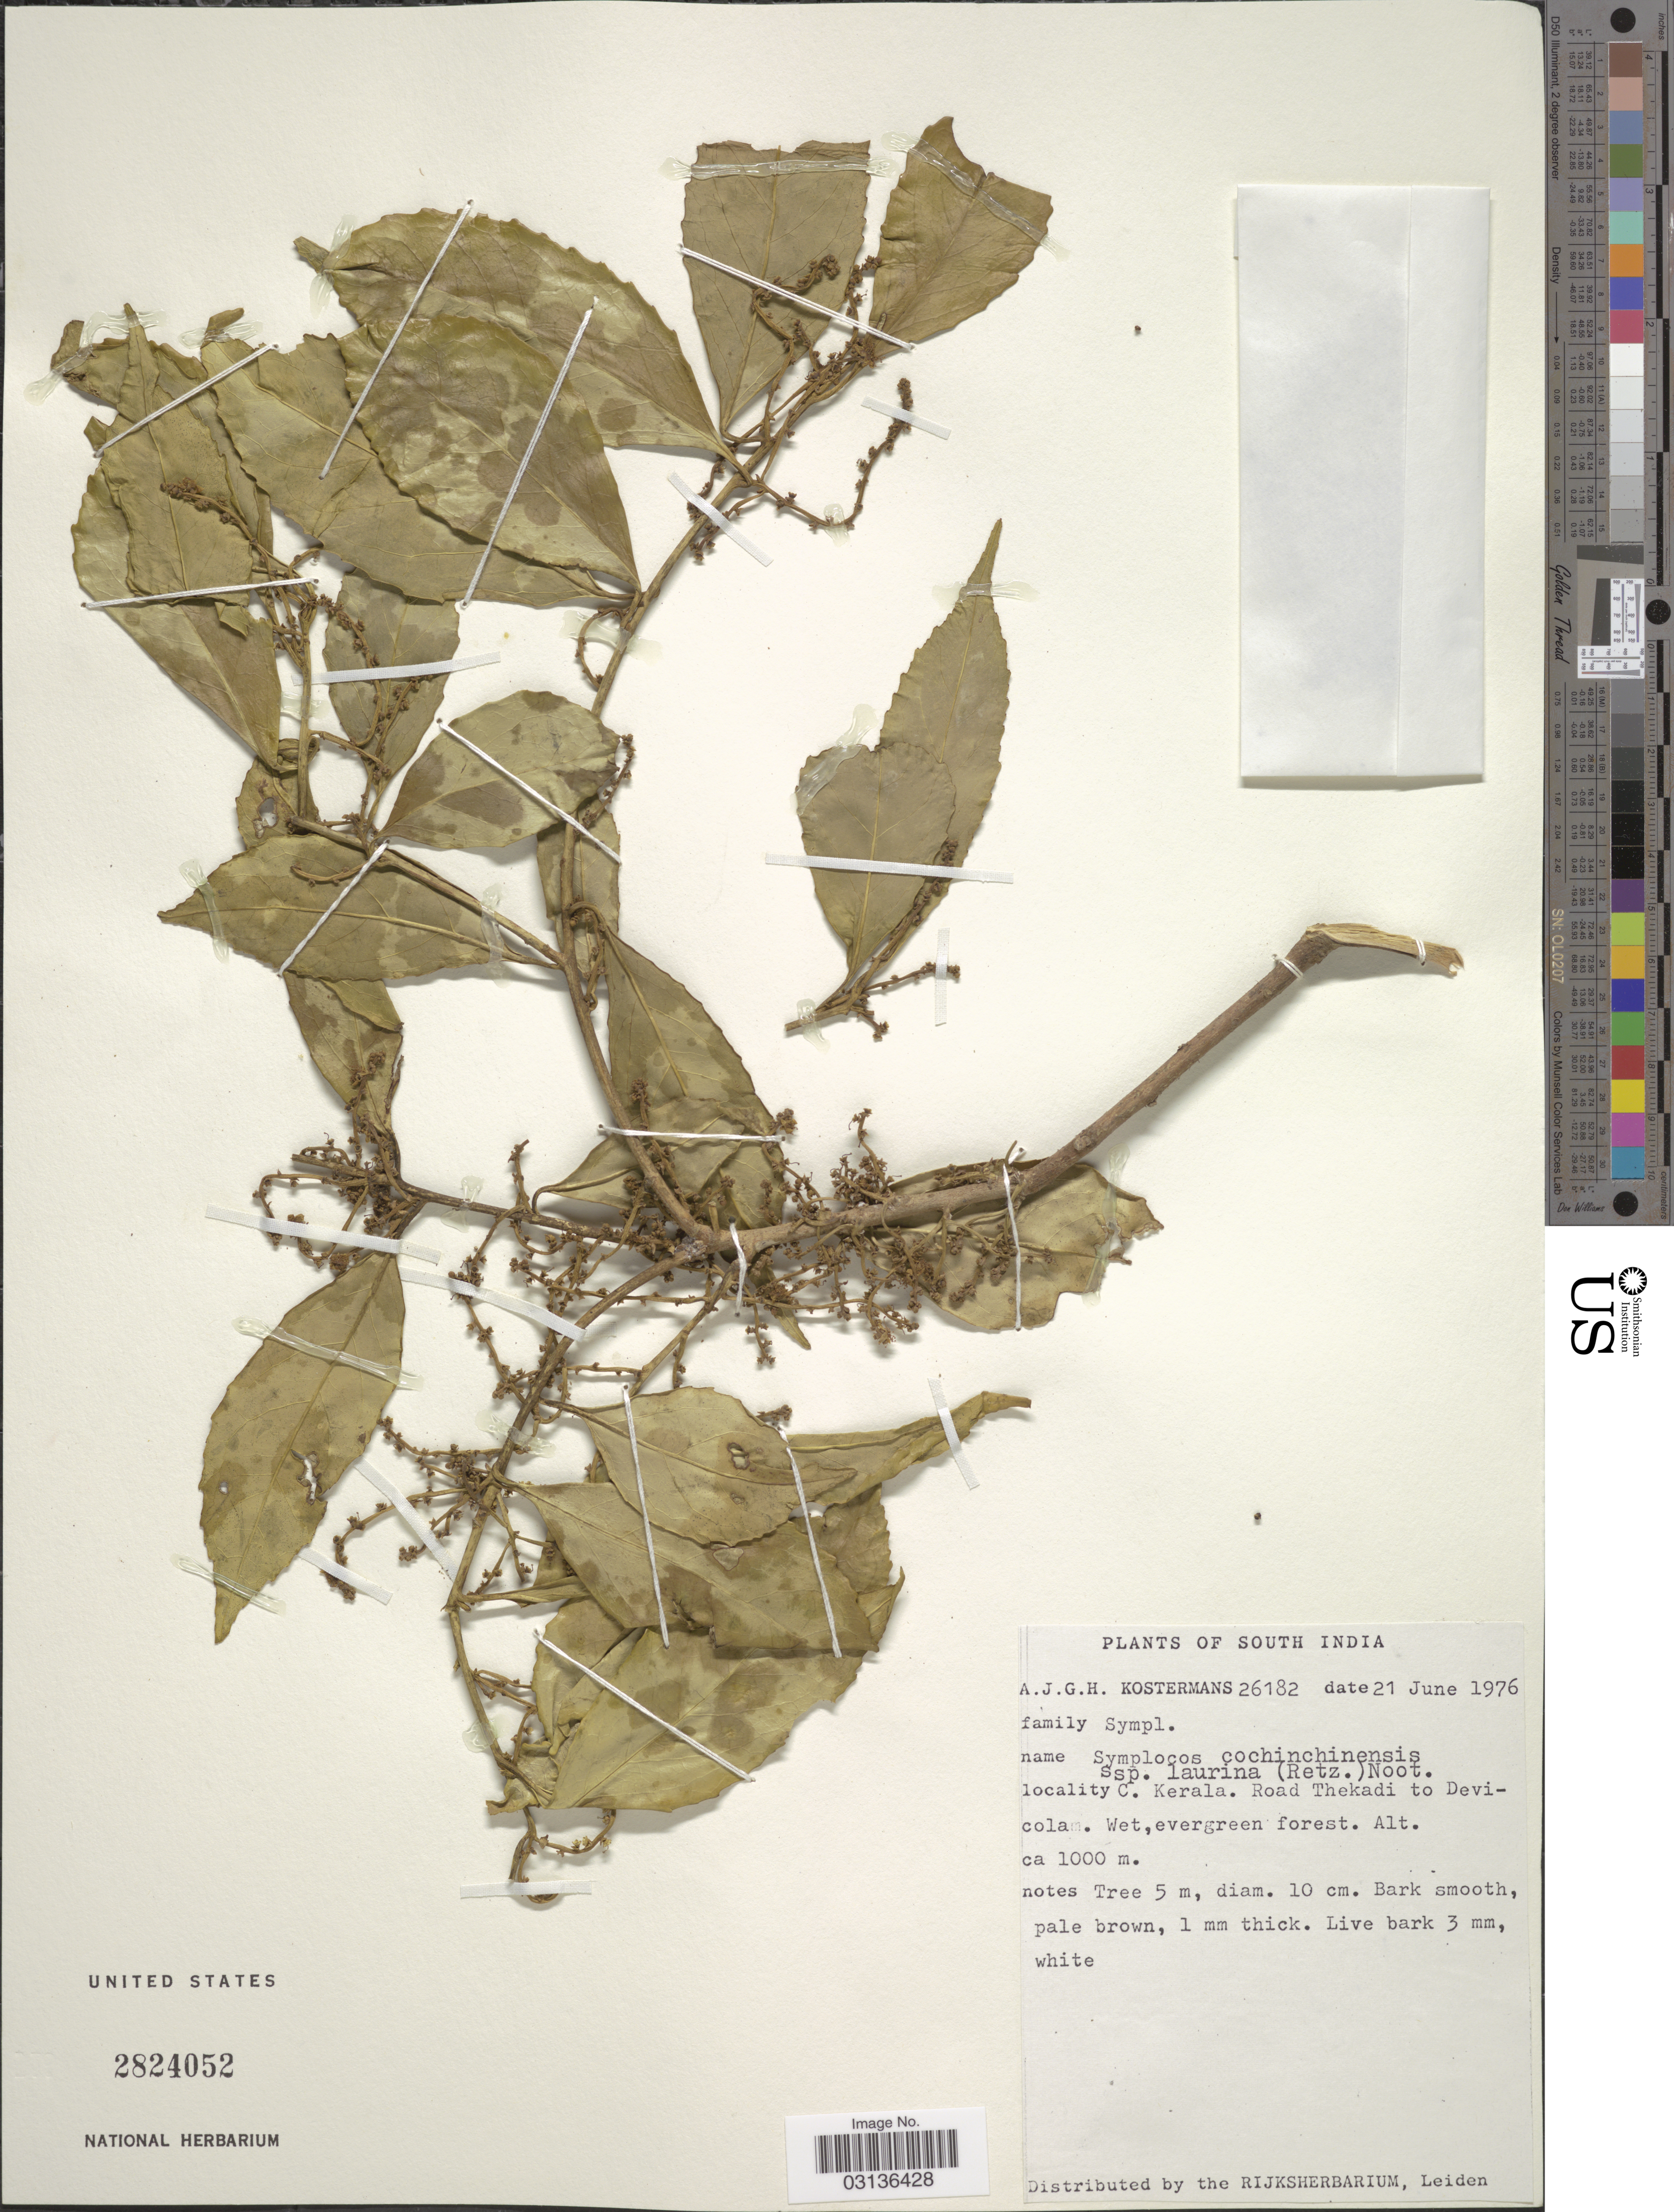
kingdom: Plantae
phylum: Tracheophyta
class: Magnoliopsida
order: Ericales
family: Symplocaceae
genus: Symplocos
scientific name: Symplocos cochinchinensis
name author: (Lour.) S. Moore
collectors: A. J. G. Kostermans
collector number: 26182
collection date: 1976-06-21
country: India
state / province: Kerala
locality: South India. C. Kerala. Road Thekadi to Devicola.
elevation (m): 1000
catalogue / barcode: US 2824052